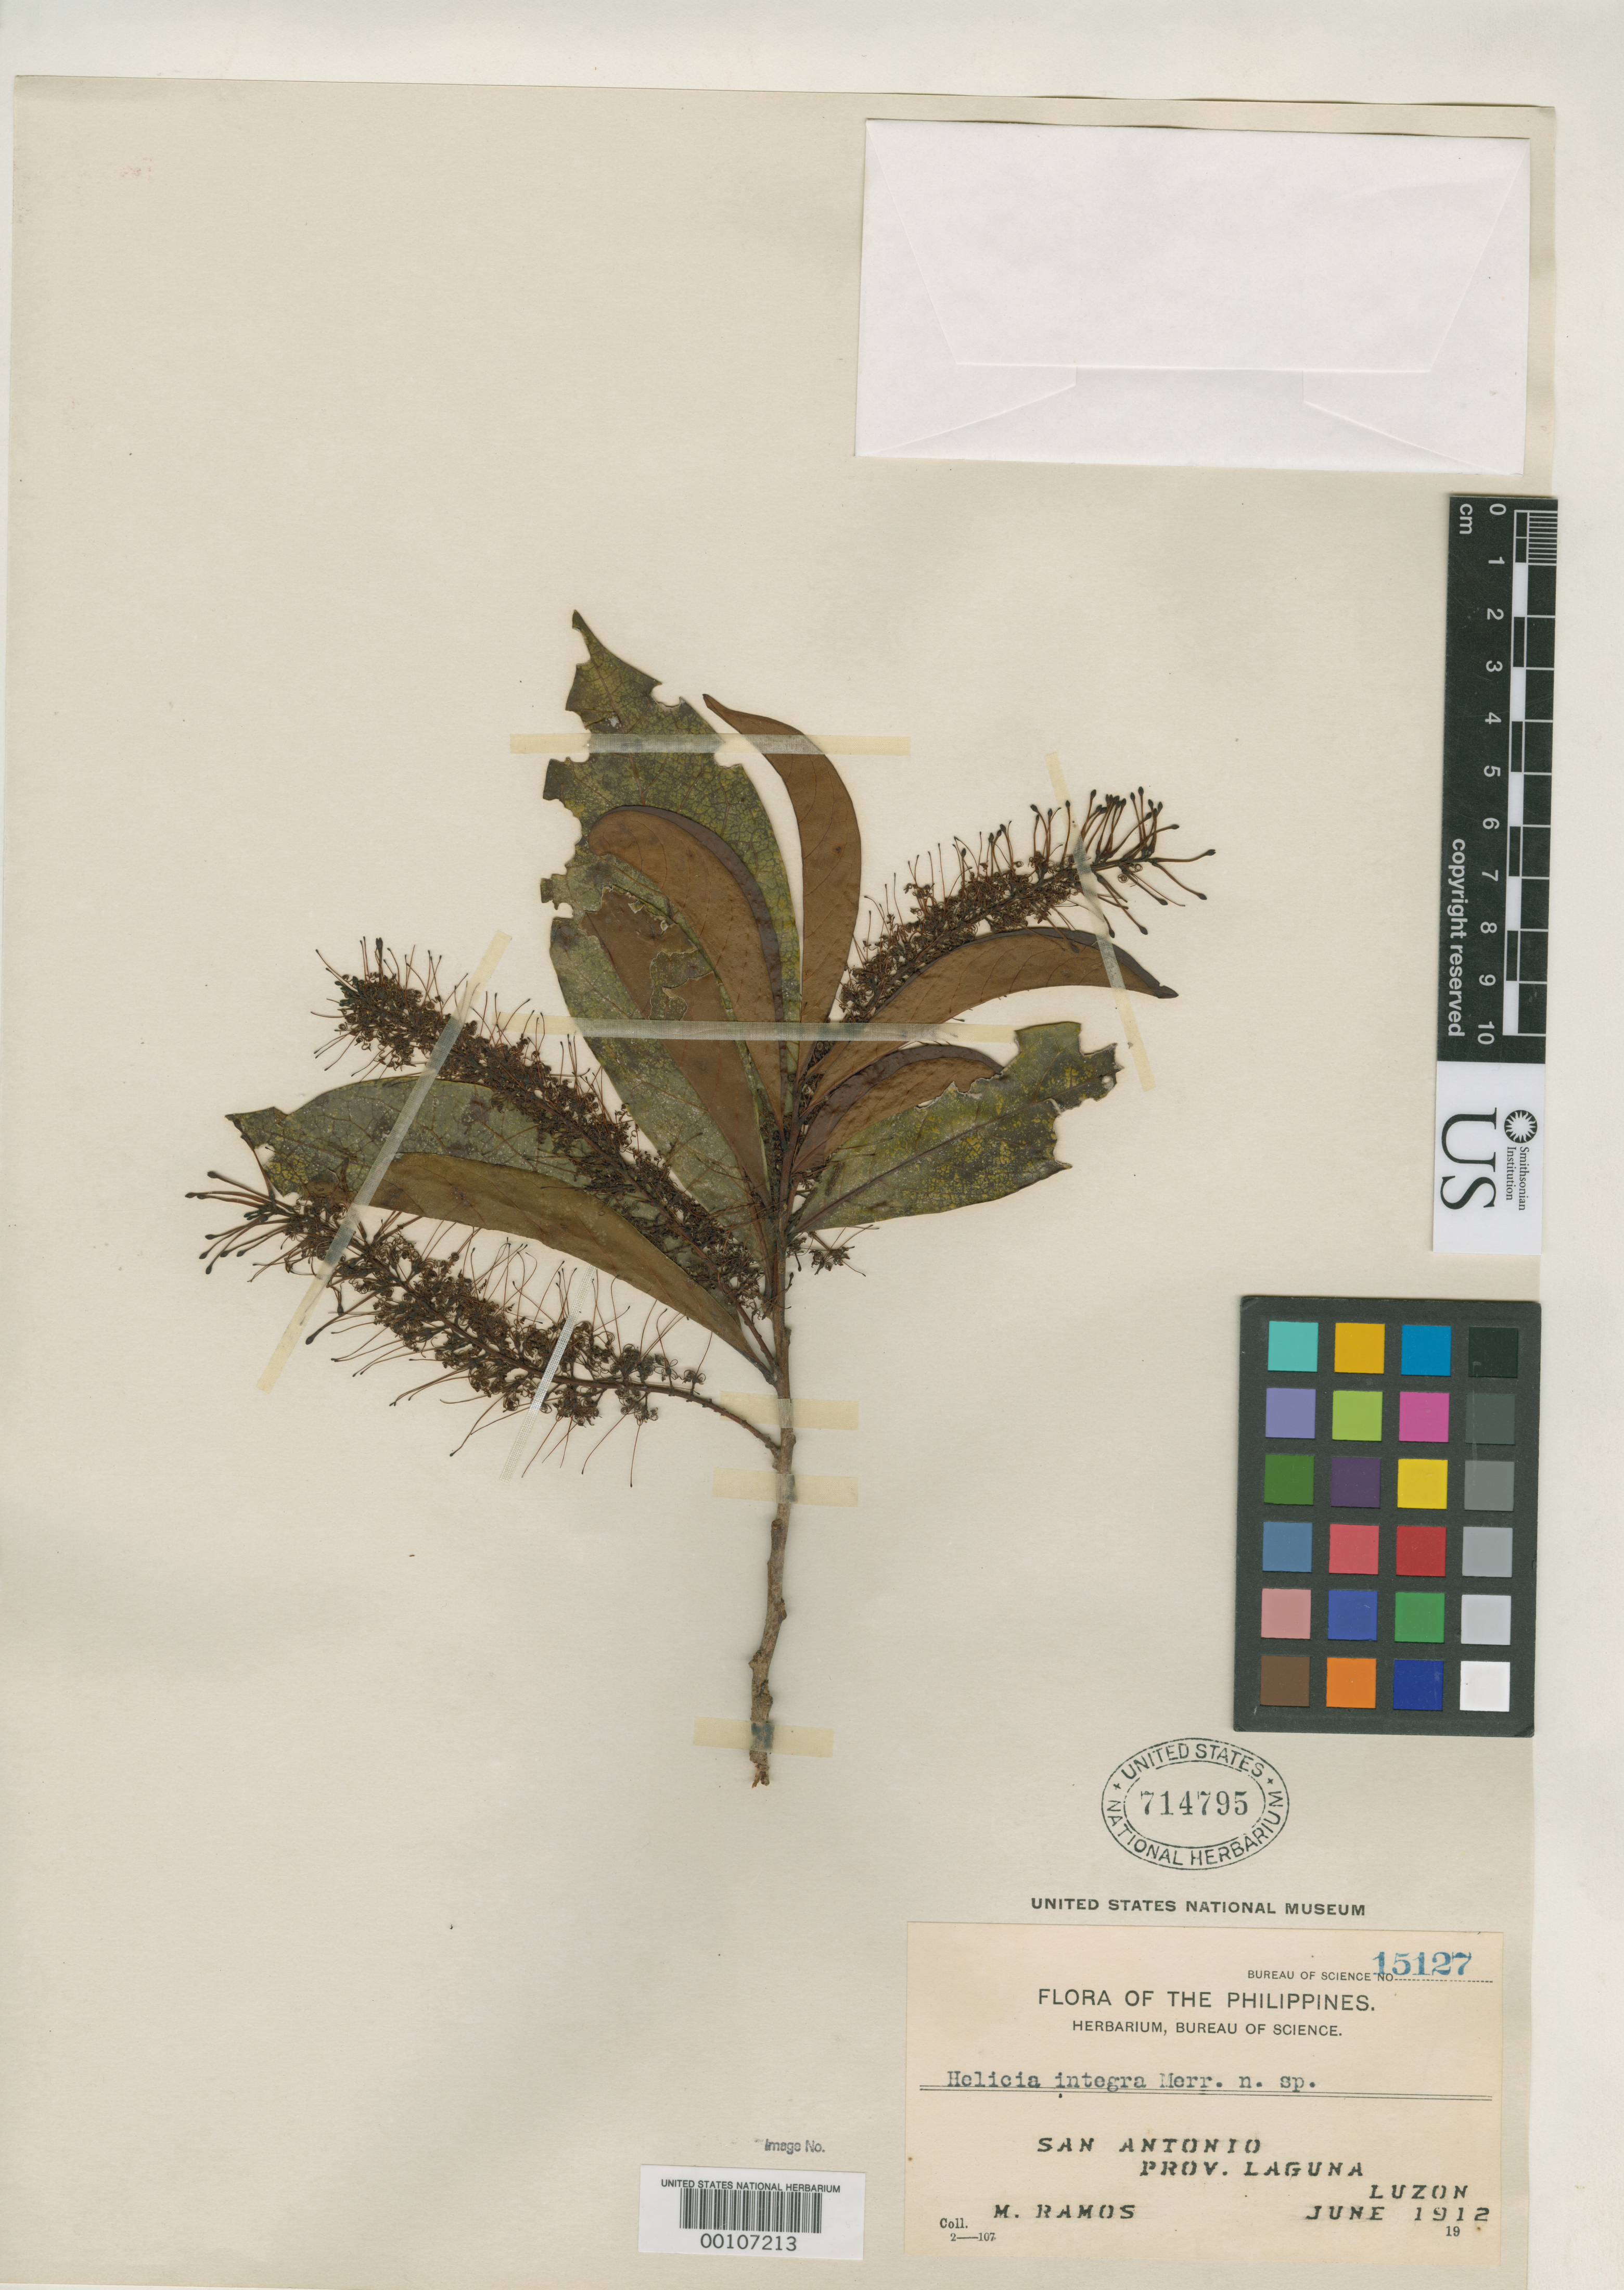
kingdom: Plantae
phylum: Tracheophyta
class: Magnoliopsida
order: Proteales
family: Proteaceae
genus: Helicia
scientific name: Helicia integra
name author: Merr.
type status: Isotype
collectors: M. Ramos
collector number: Bur. Sci. 15127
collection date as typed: Jun 1912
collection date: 1912-06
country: Philippines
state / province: Calabarzon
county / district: Laguna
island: Luzon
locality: San Antonio.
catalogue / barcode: US 714795